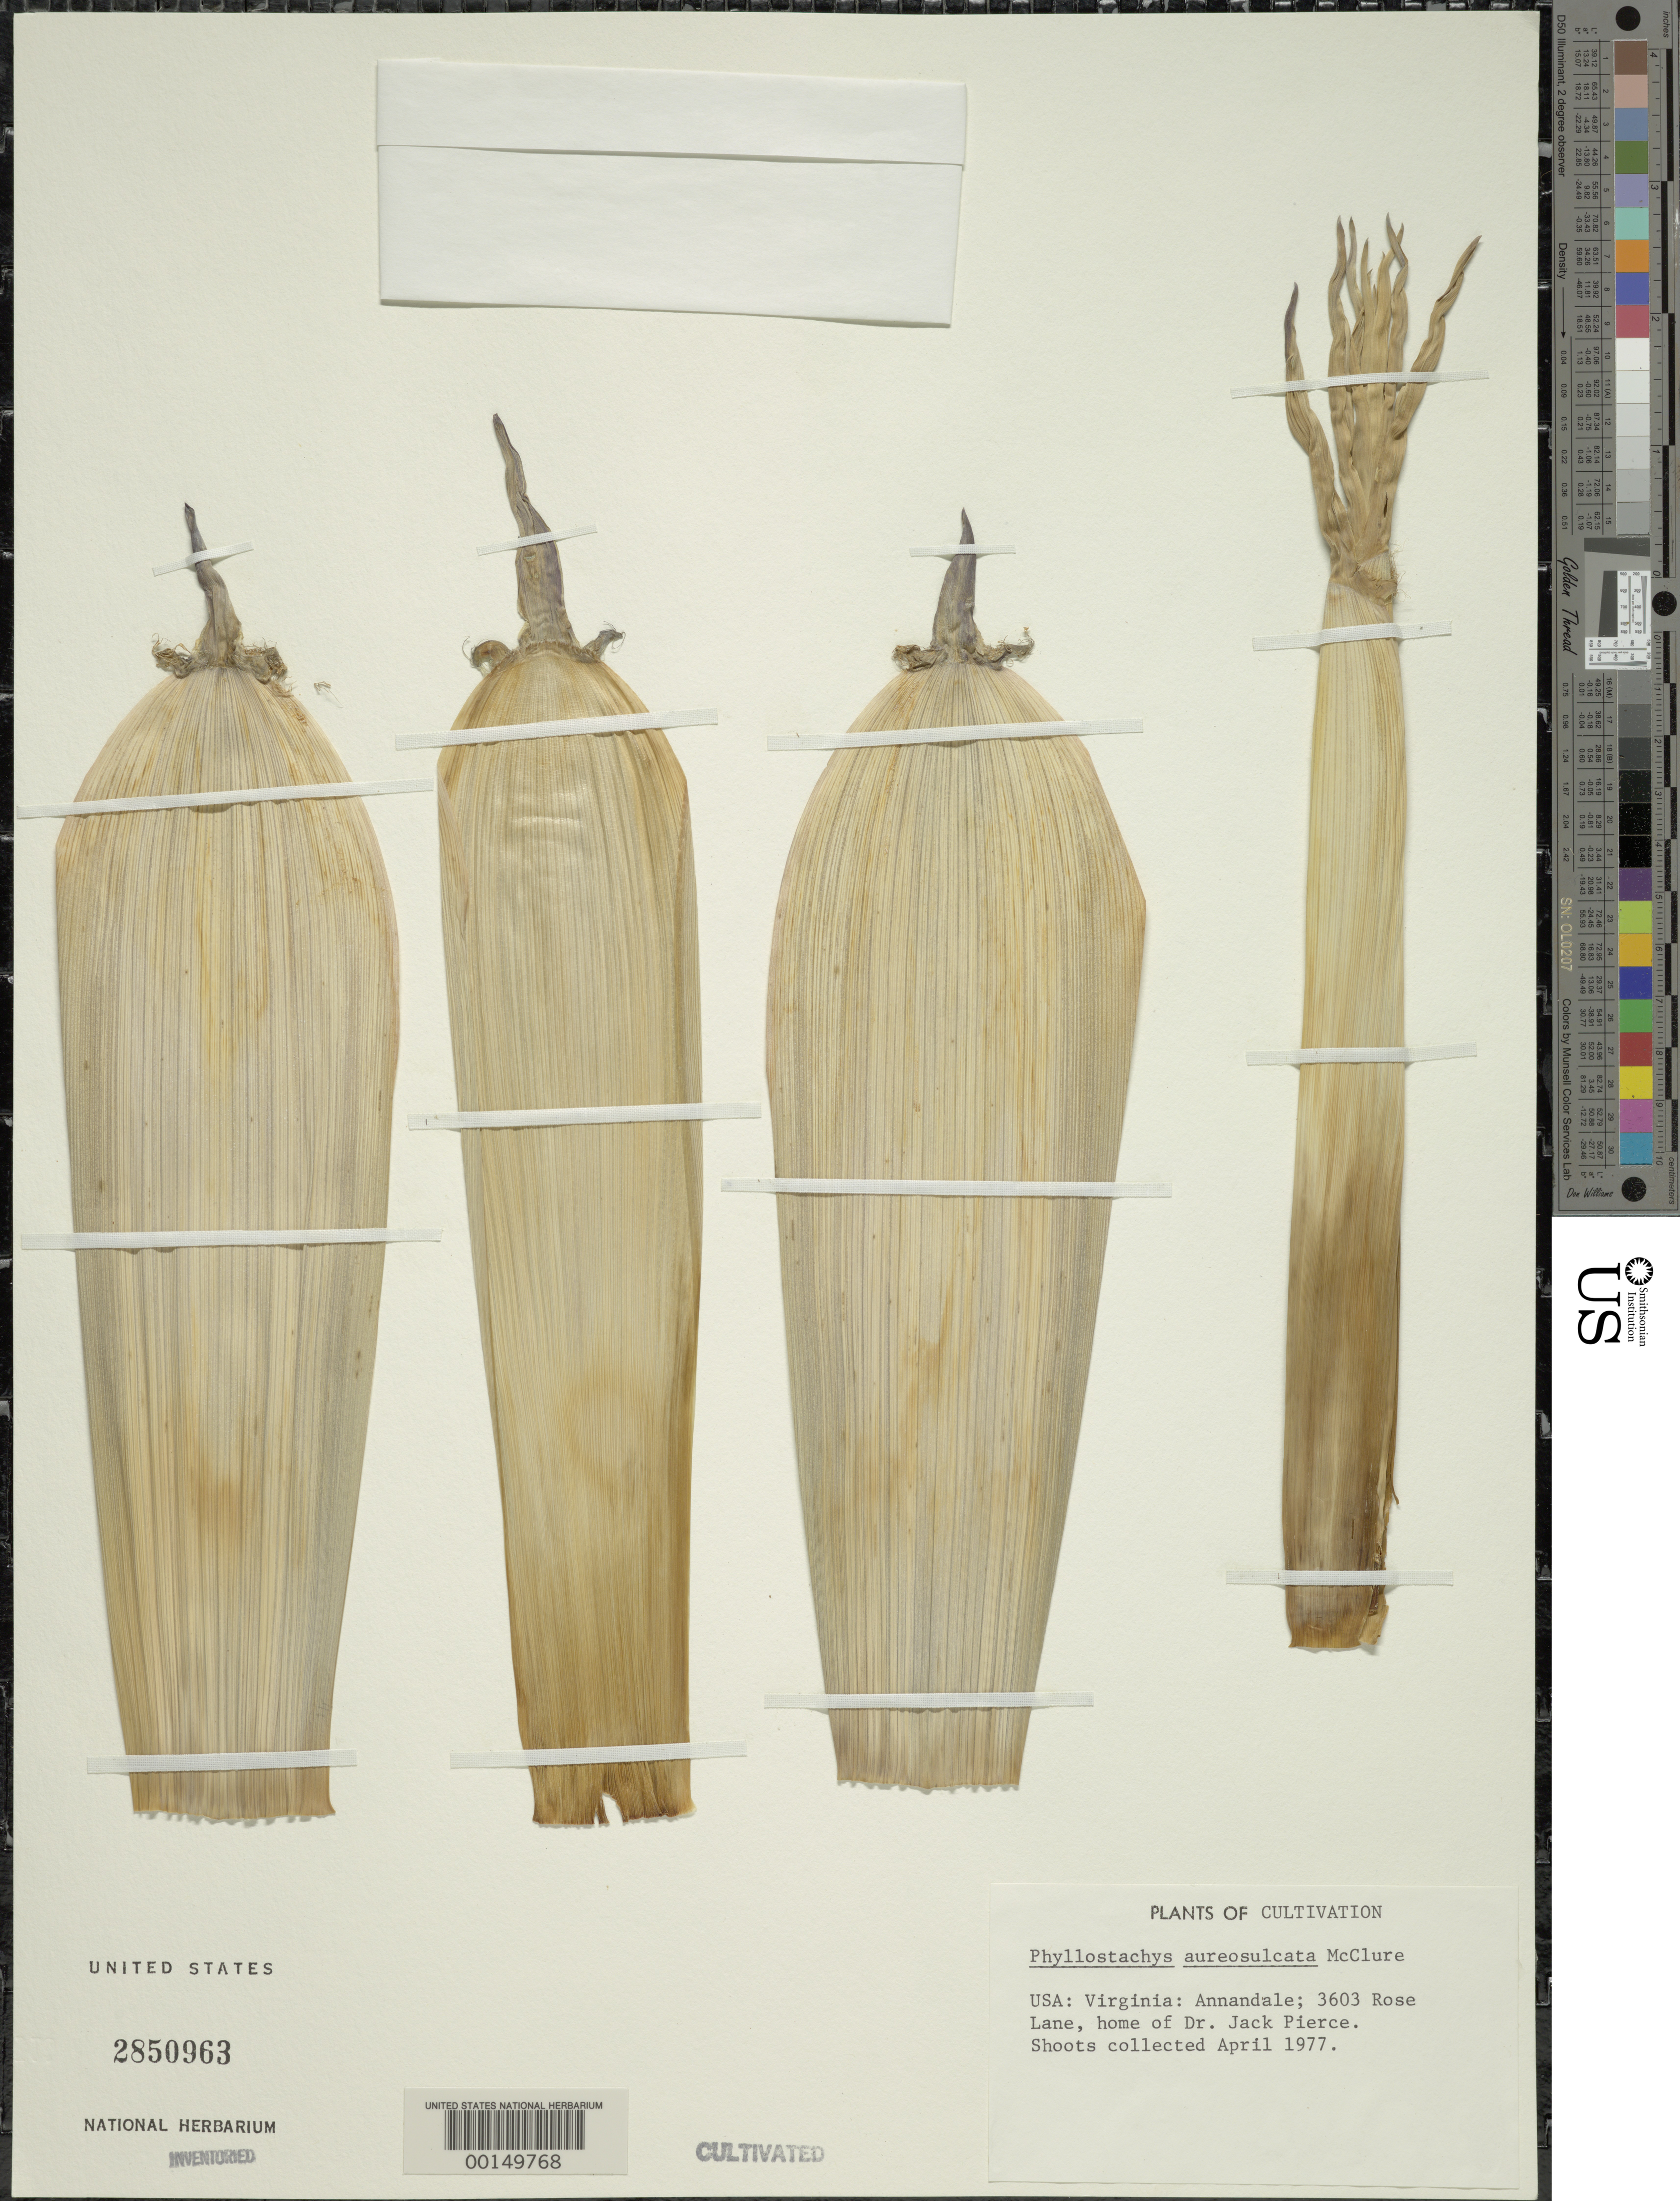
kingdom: Plantae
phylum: Tracheophyta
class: Liliopsida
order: Poales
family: Poaceae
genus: Phyllostachys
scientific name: Phyllostachys aureosulcata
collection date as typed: Apr 1977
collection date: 1977-04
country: United States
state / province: Virginia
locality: Annandale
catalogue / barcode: US 2850963